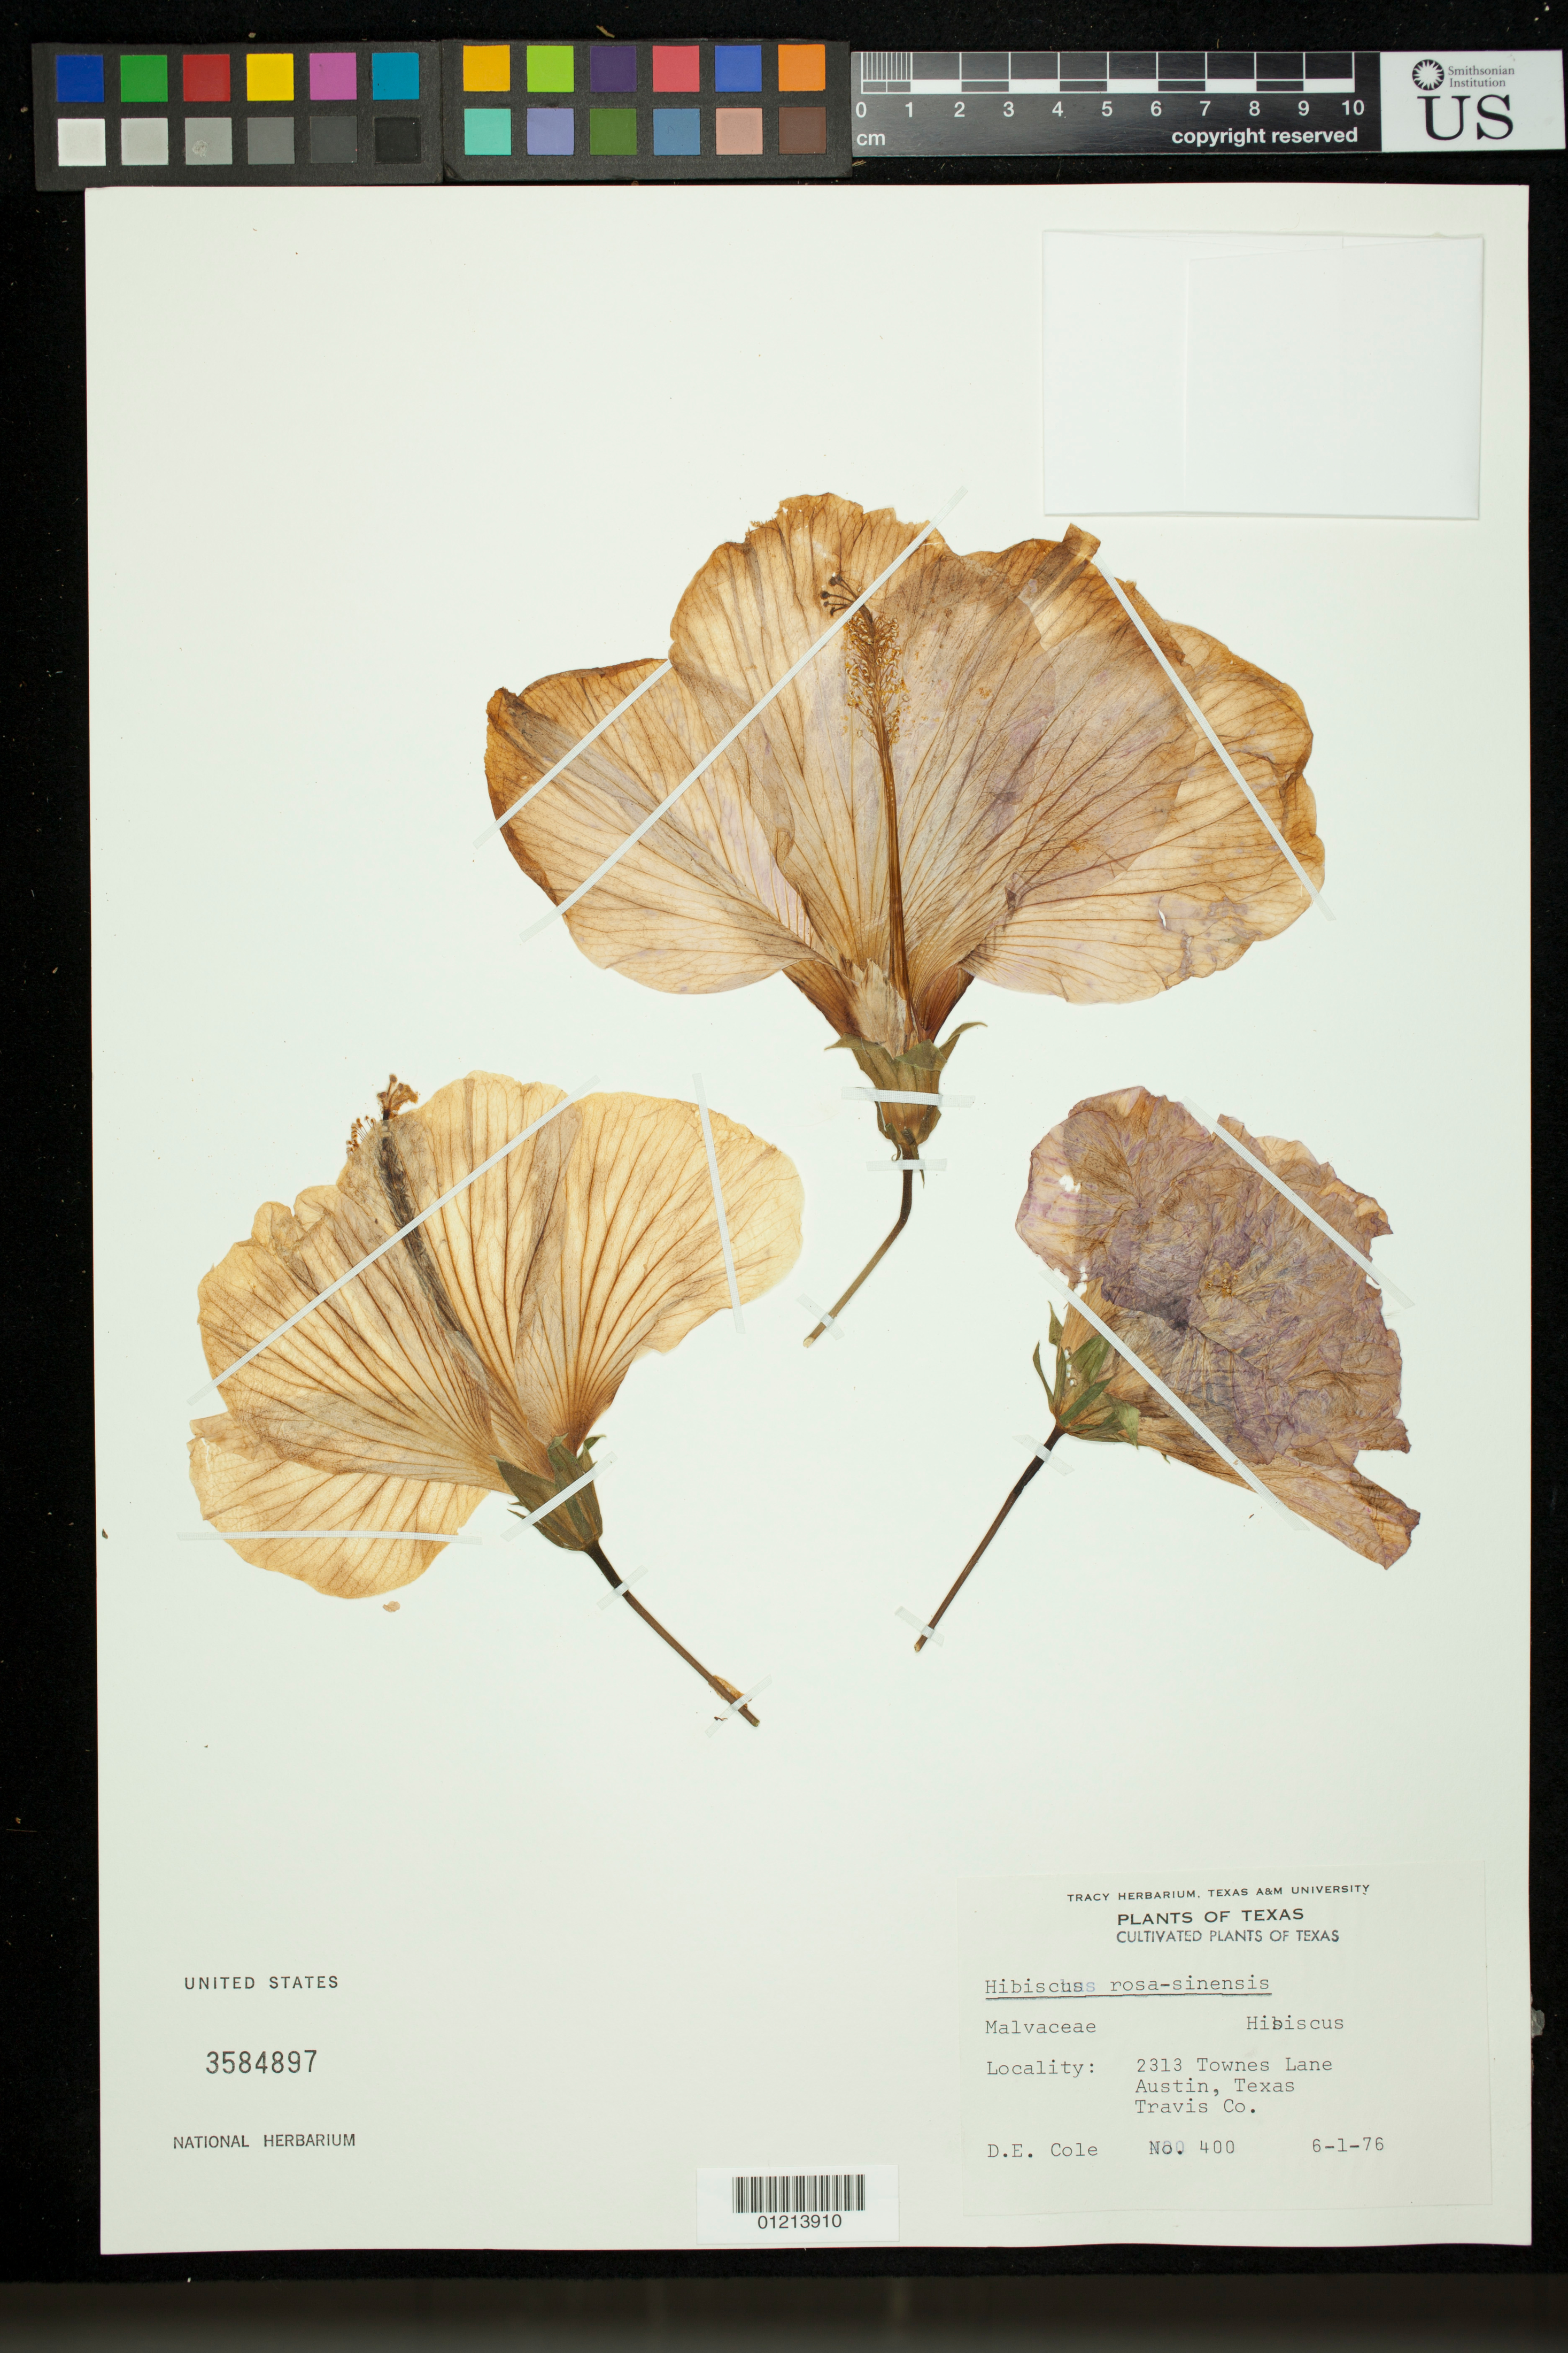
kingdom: Plantae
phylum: Tracheophyta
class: Magnoliopsida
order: Malvales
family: Malvaceae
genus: Hibiscus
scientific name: Hibiscus rosa-sinensis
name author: L.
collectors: D. E. Cole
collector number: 400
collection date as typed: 06 Jan 1976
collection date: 1976-01-06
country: United States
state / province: Texas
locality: Cultivated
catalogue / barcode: US 3584897